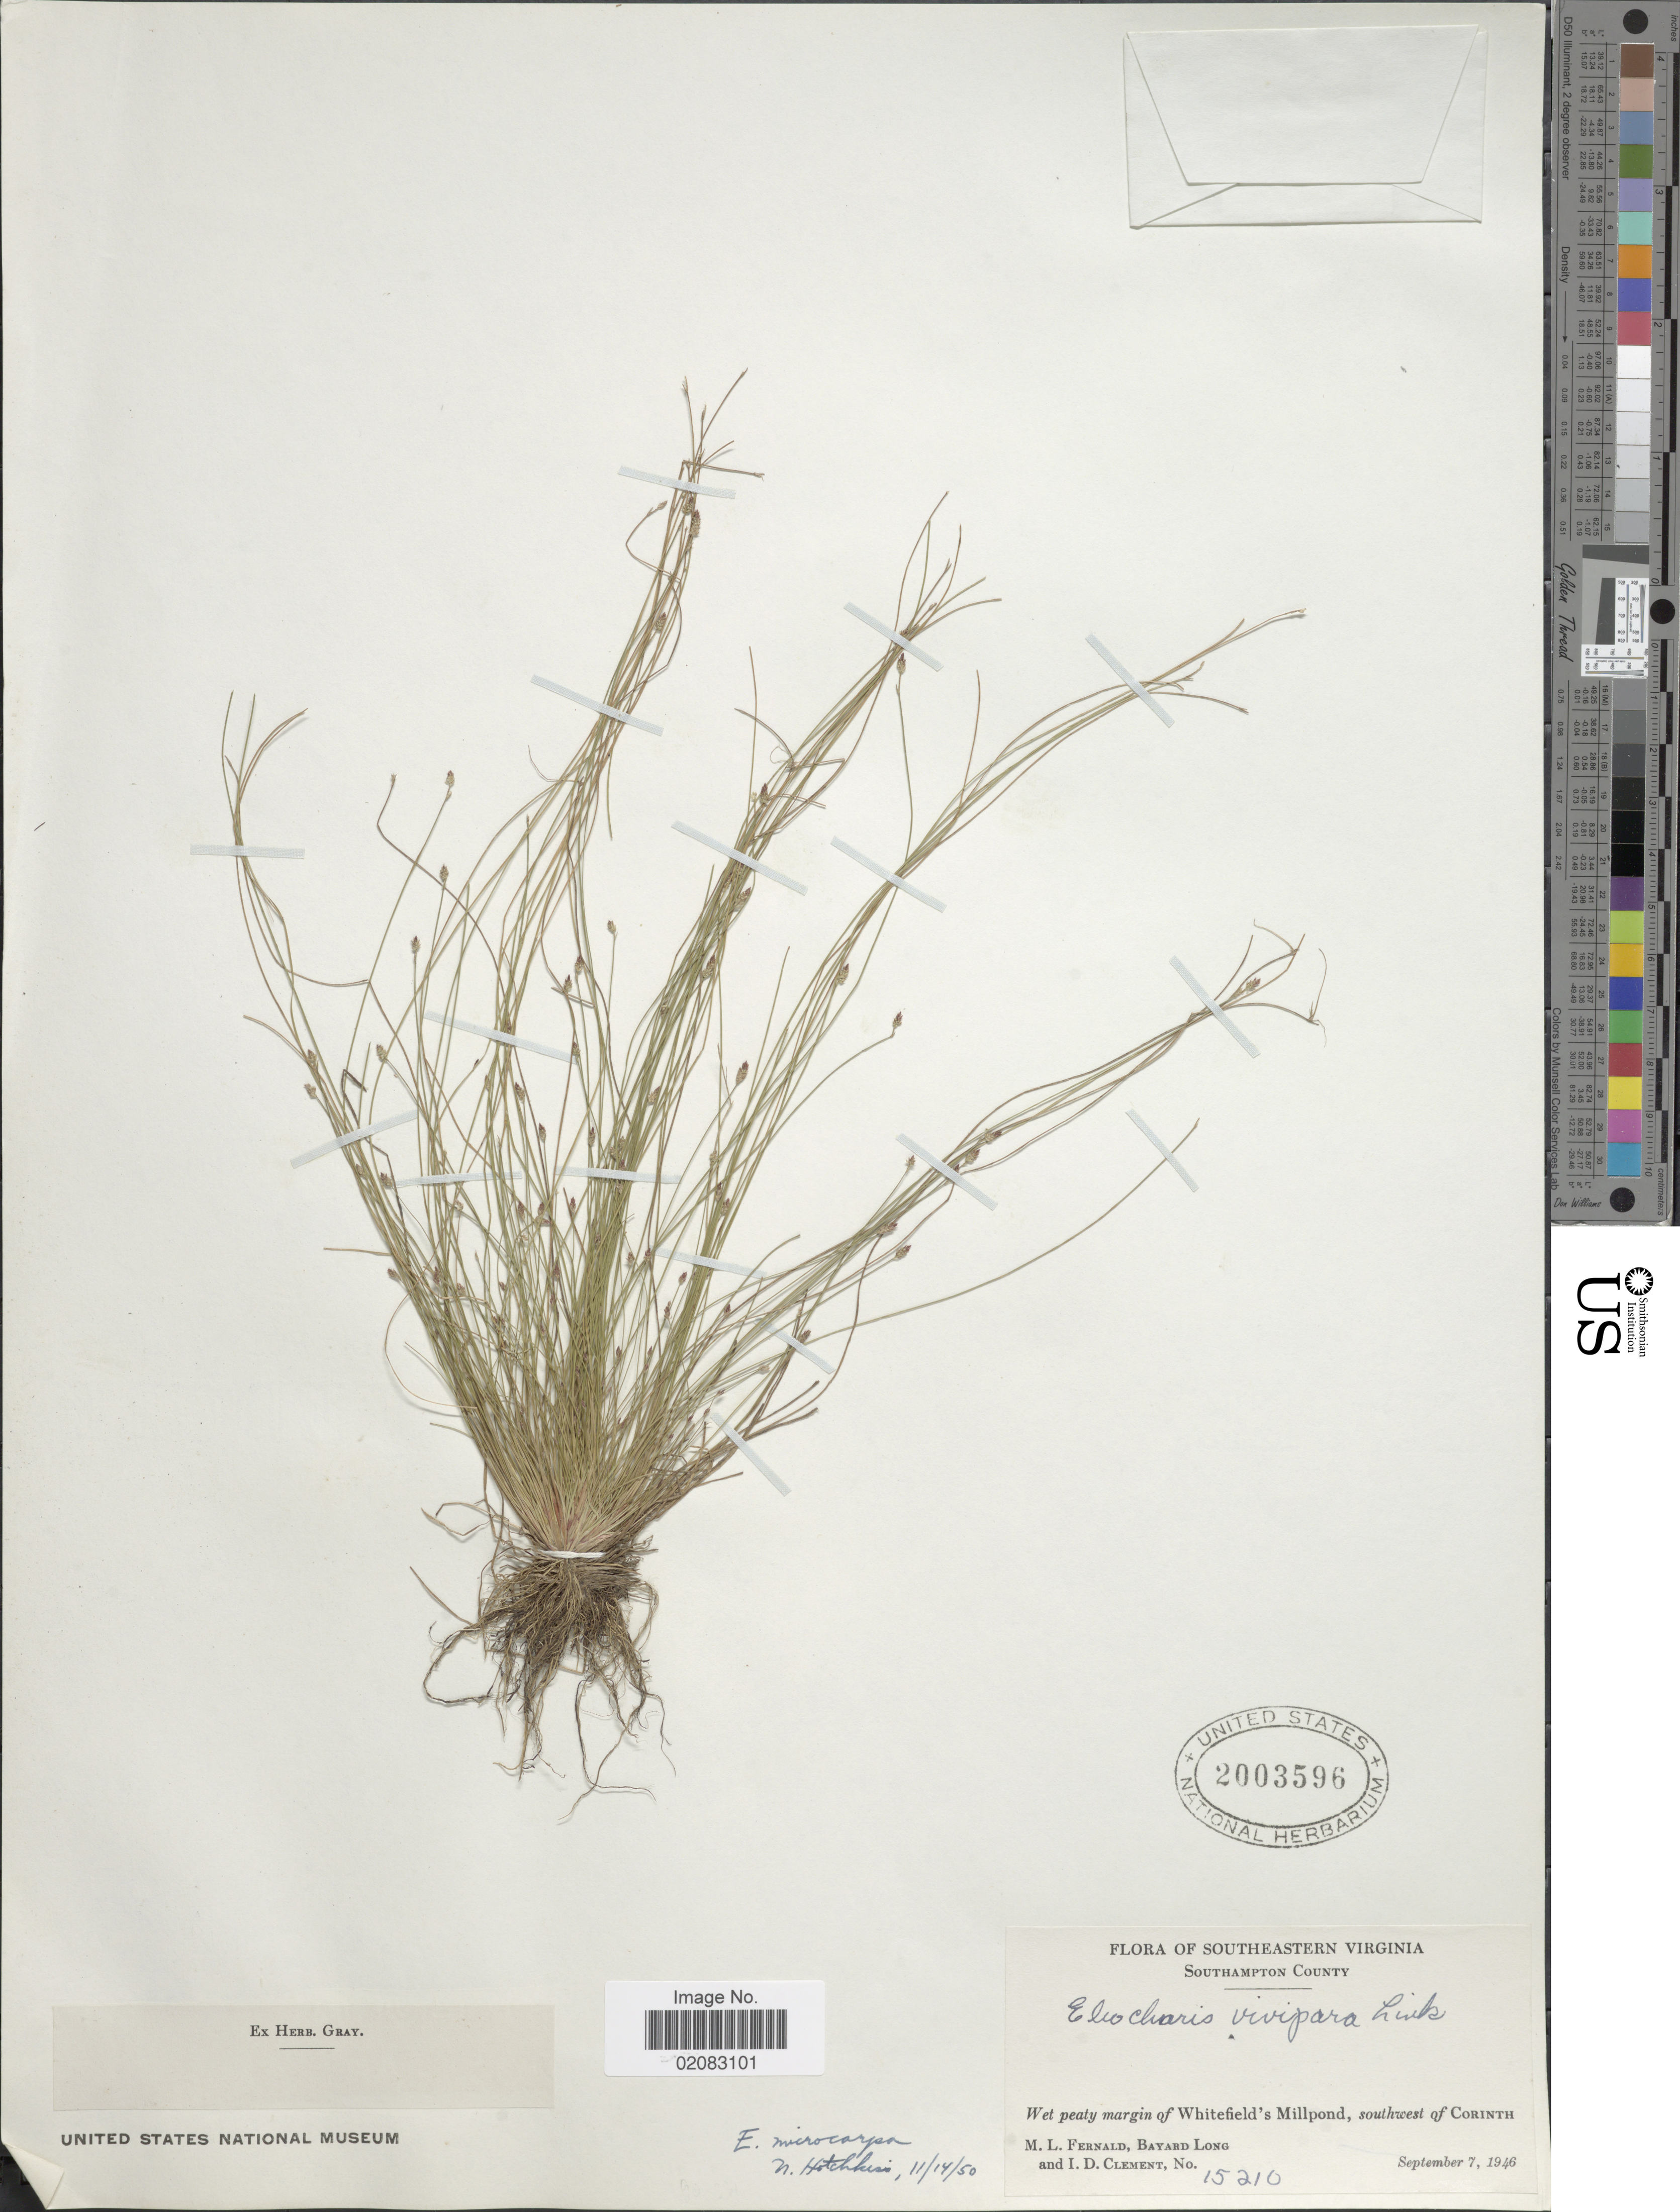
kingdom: Plantae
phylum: Tracheophyta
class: Liliopsida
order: Poales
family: Cyperaceae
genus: Eleocharis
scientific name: Eleocharis microcarpa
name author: Torr.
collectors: M. L. Fernald, B. Long & I. Clement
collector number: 15210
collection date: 1946-09-07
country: United States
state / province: Virginia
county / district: Southampton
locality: Southeastern Virginia, Southampton County, Wet peaty margin of Whitefield's Millpond, southwest of Corinth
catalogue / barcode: US 2003596